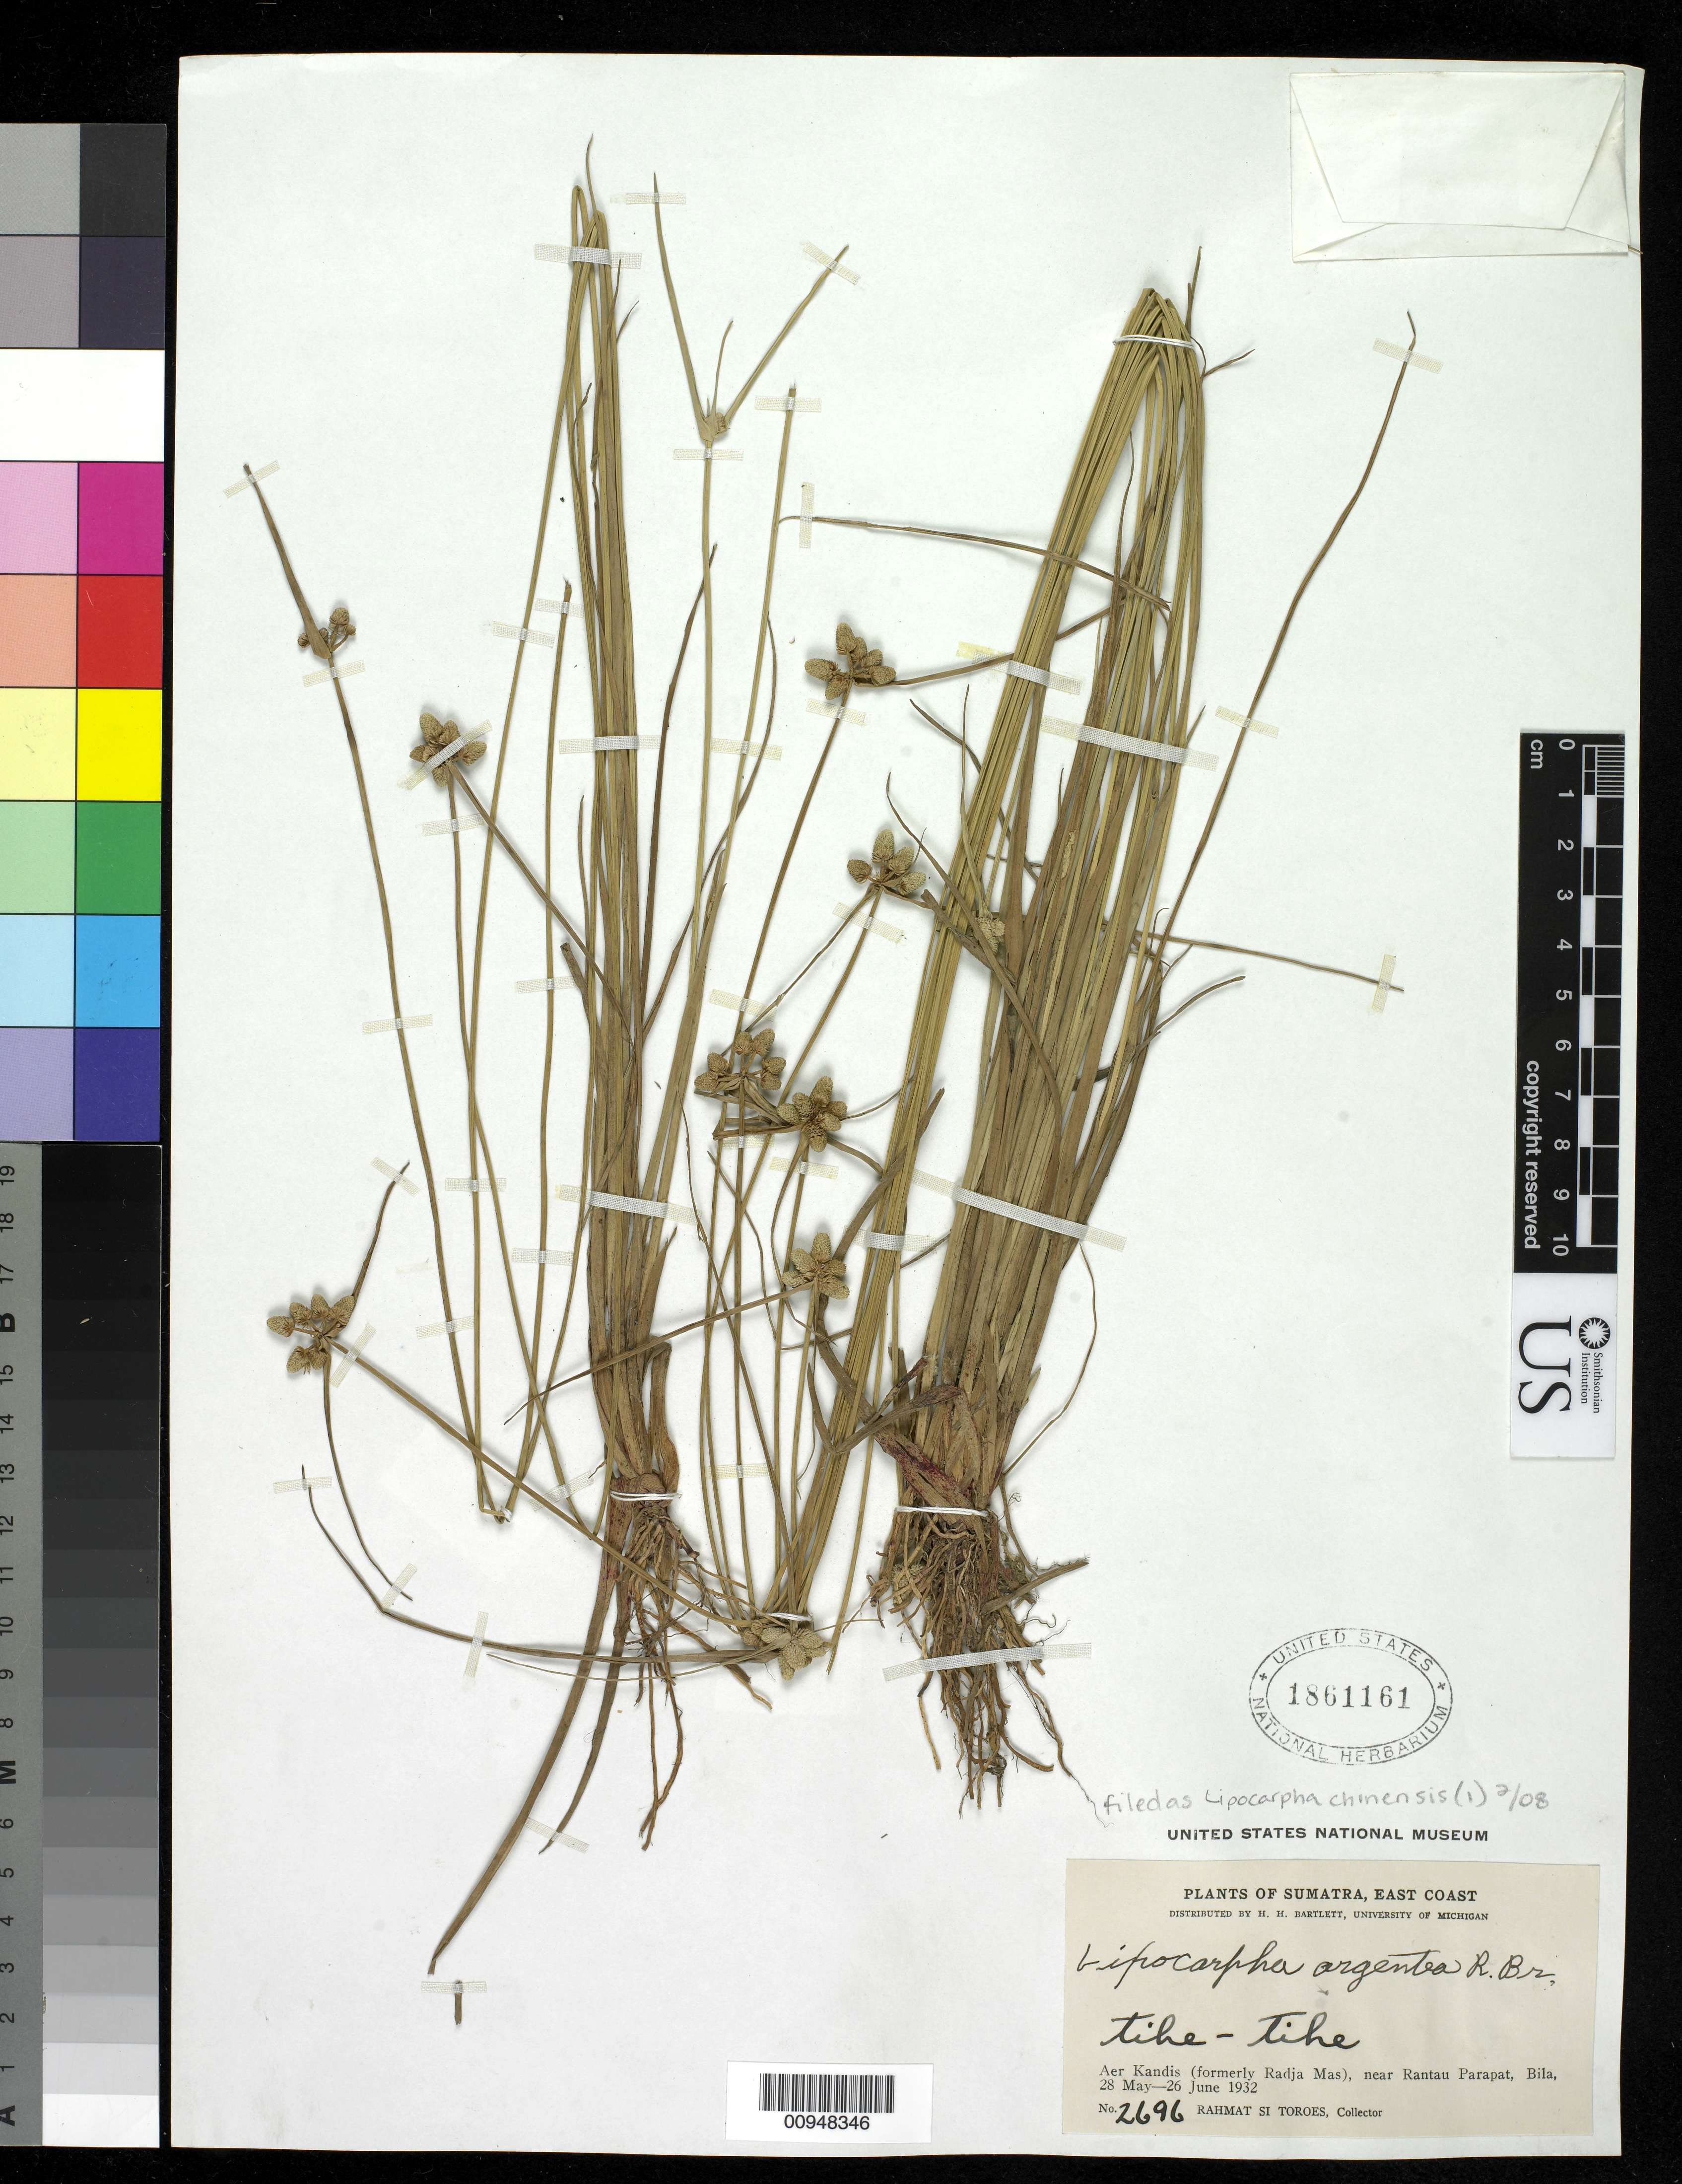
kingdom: Plantae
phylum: Tracheophyta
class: Liliopsida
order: Poales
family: Cyperaceae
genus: Cyperus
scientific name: Cyperus albescens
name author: (Steud.) Larridon & Govaerts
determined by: Strong, M. T., (US), Smithsonian Institution - National Museum of Natural History (UNITED STATES)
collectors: Rahmat Si Boeea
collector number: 2296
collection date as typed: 28 May 1932 to 26 Jun 1932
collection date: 1932-05-28/1932-06-26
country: Indonesia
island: Sumatra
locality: Aer Kandis (formerly Radja Mas) near Rantau Parapat, Bila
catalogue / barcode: US 1861161